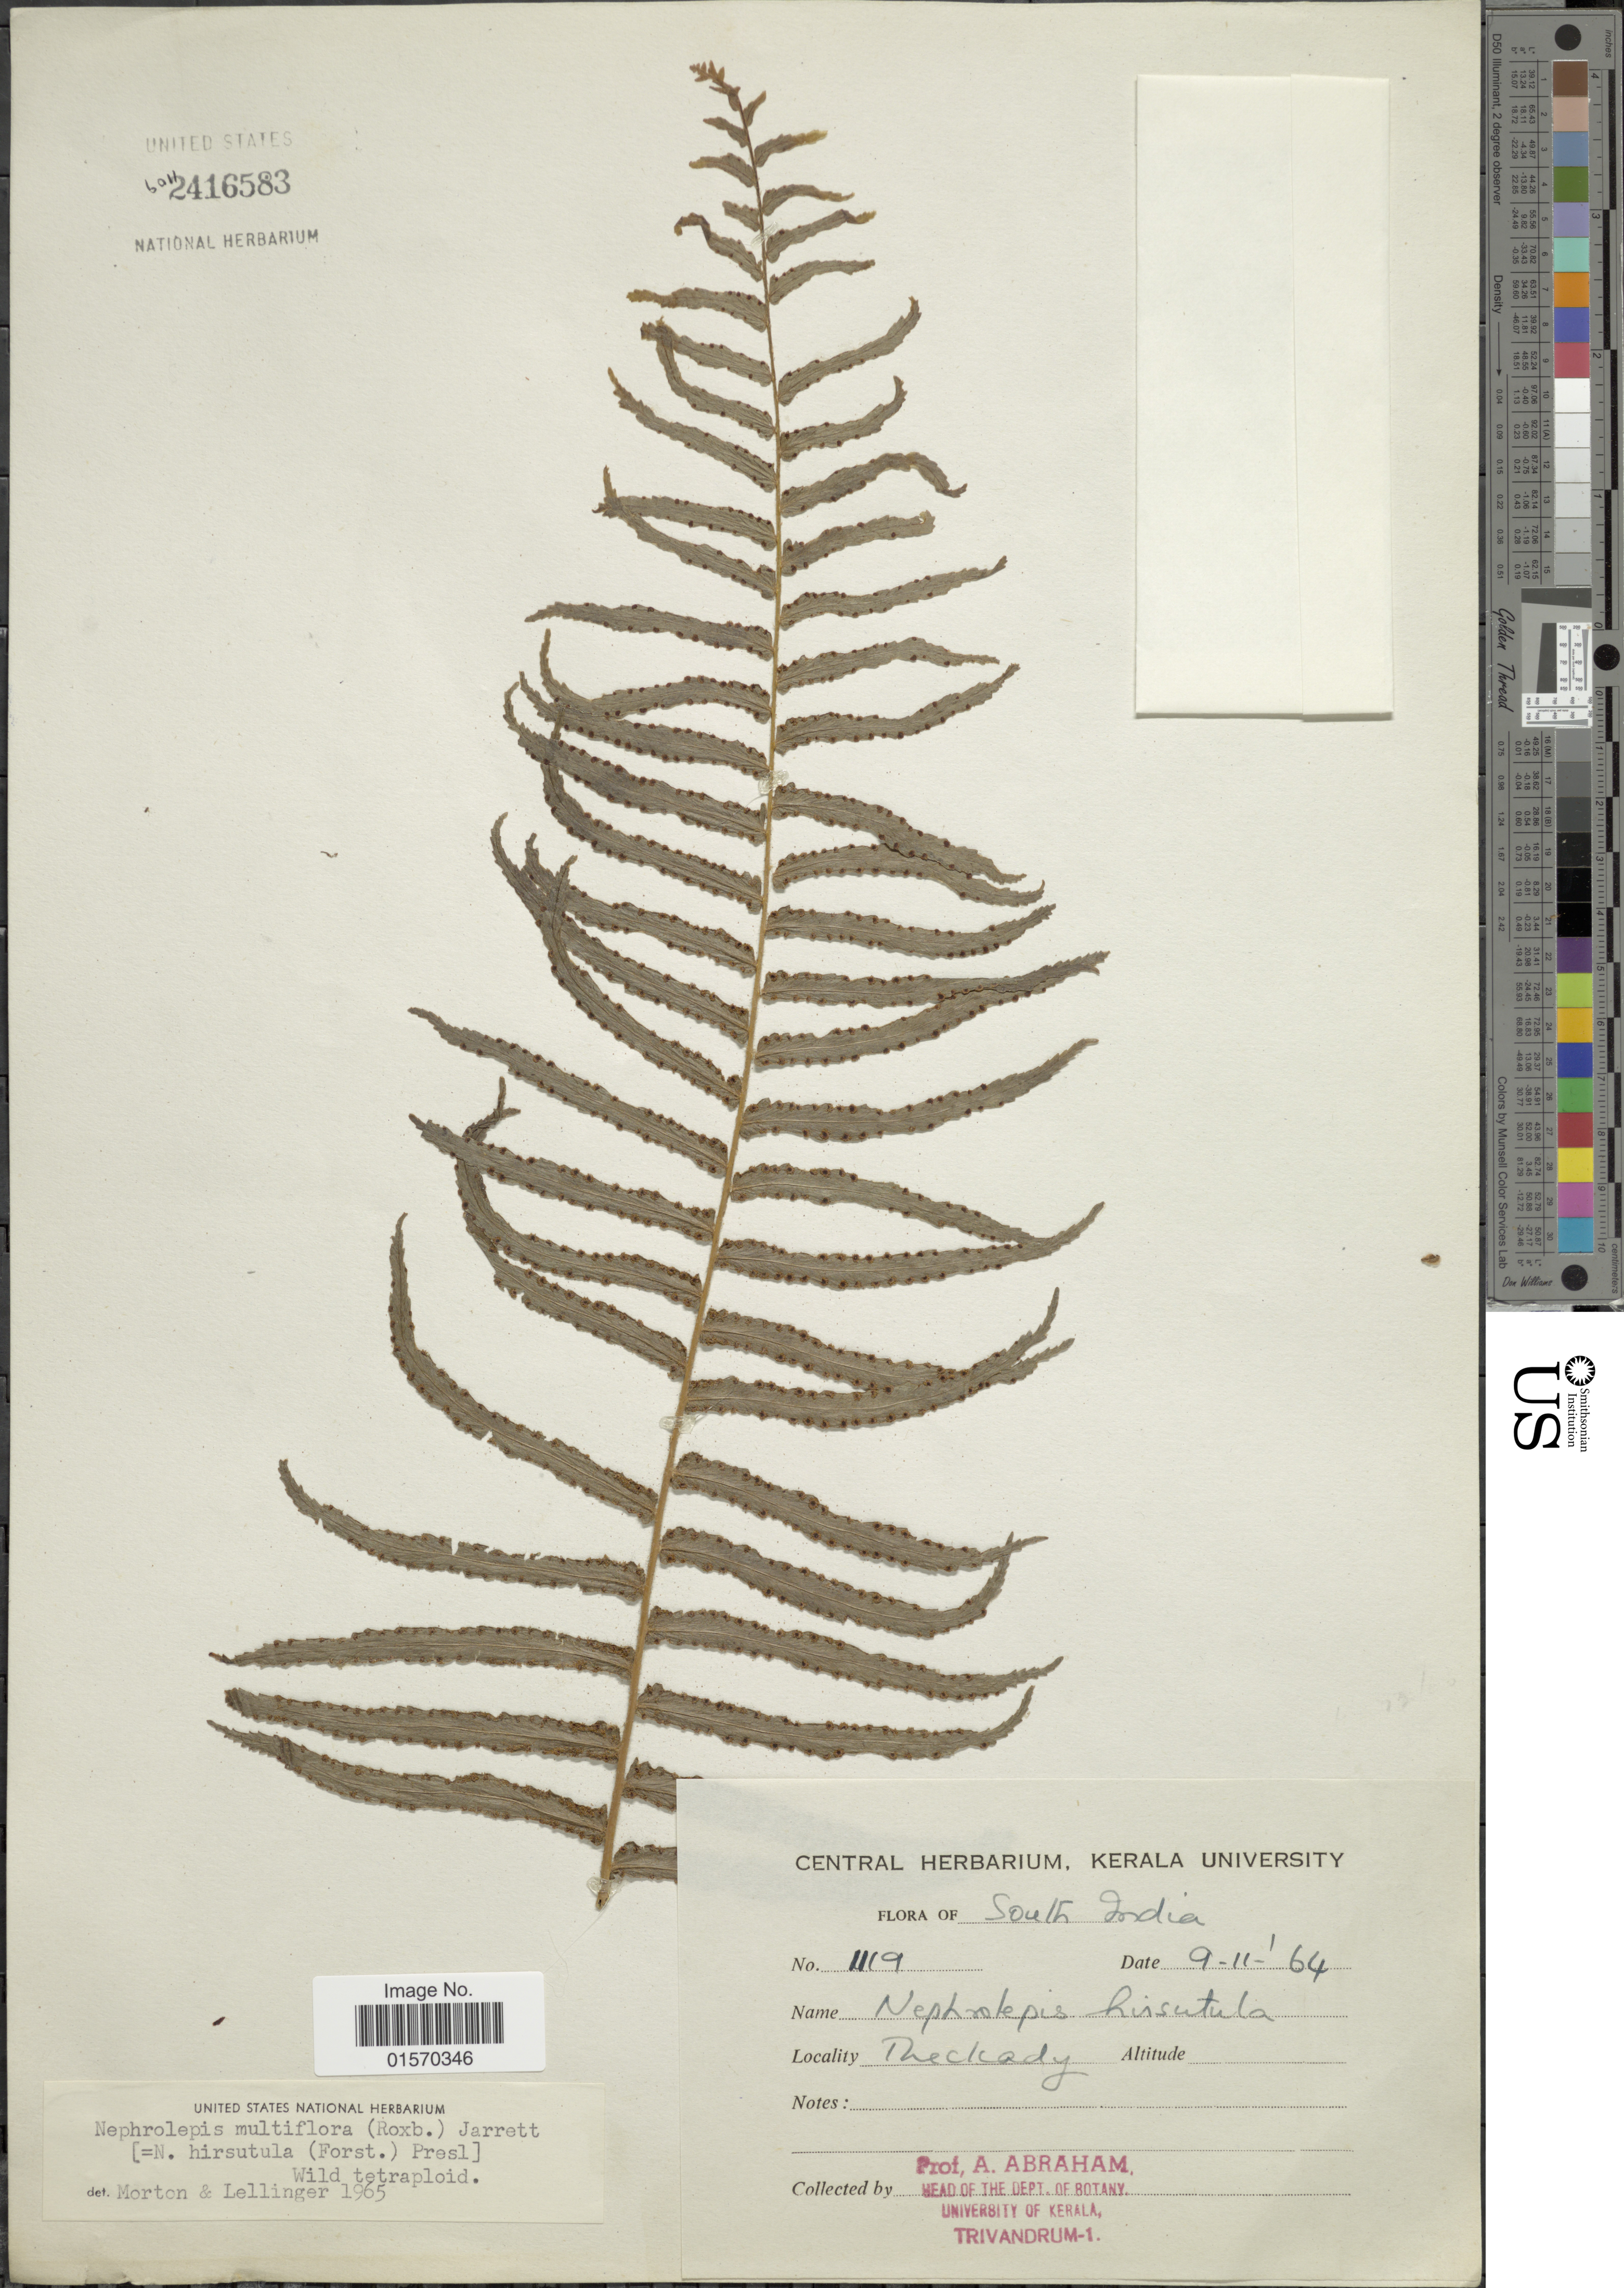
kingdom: Plantae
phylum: Tracheophyta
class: Polypodiopsida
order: Polypodiales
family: Nephrolepidaceae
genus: Nephrolepis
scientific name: Nephrolepis multiflora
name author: (Roxb.) F.M. Jarrett ex C.V. Morton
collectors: A. Abraham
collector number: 1119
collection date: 1964-11-09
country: India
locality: South India. Thekkady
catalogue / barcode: US 2416583